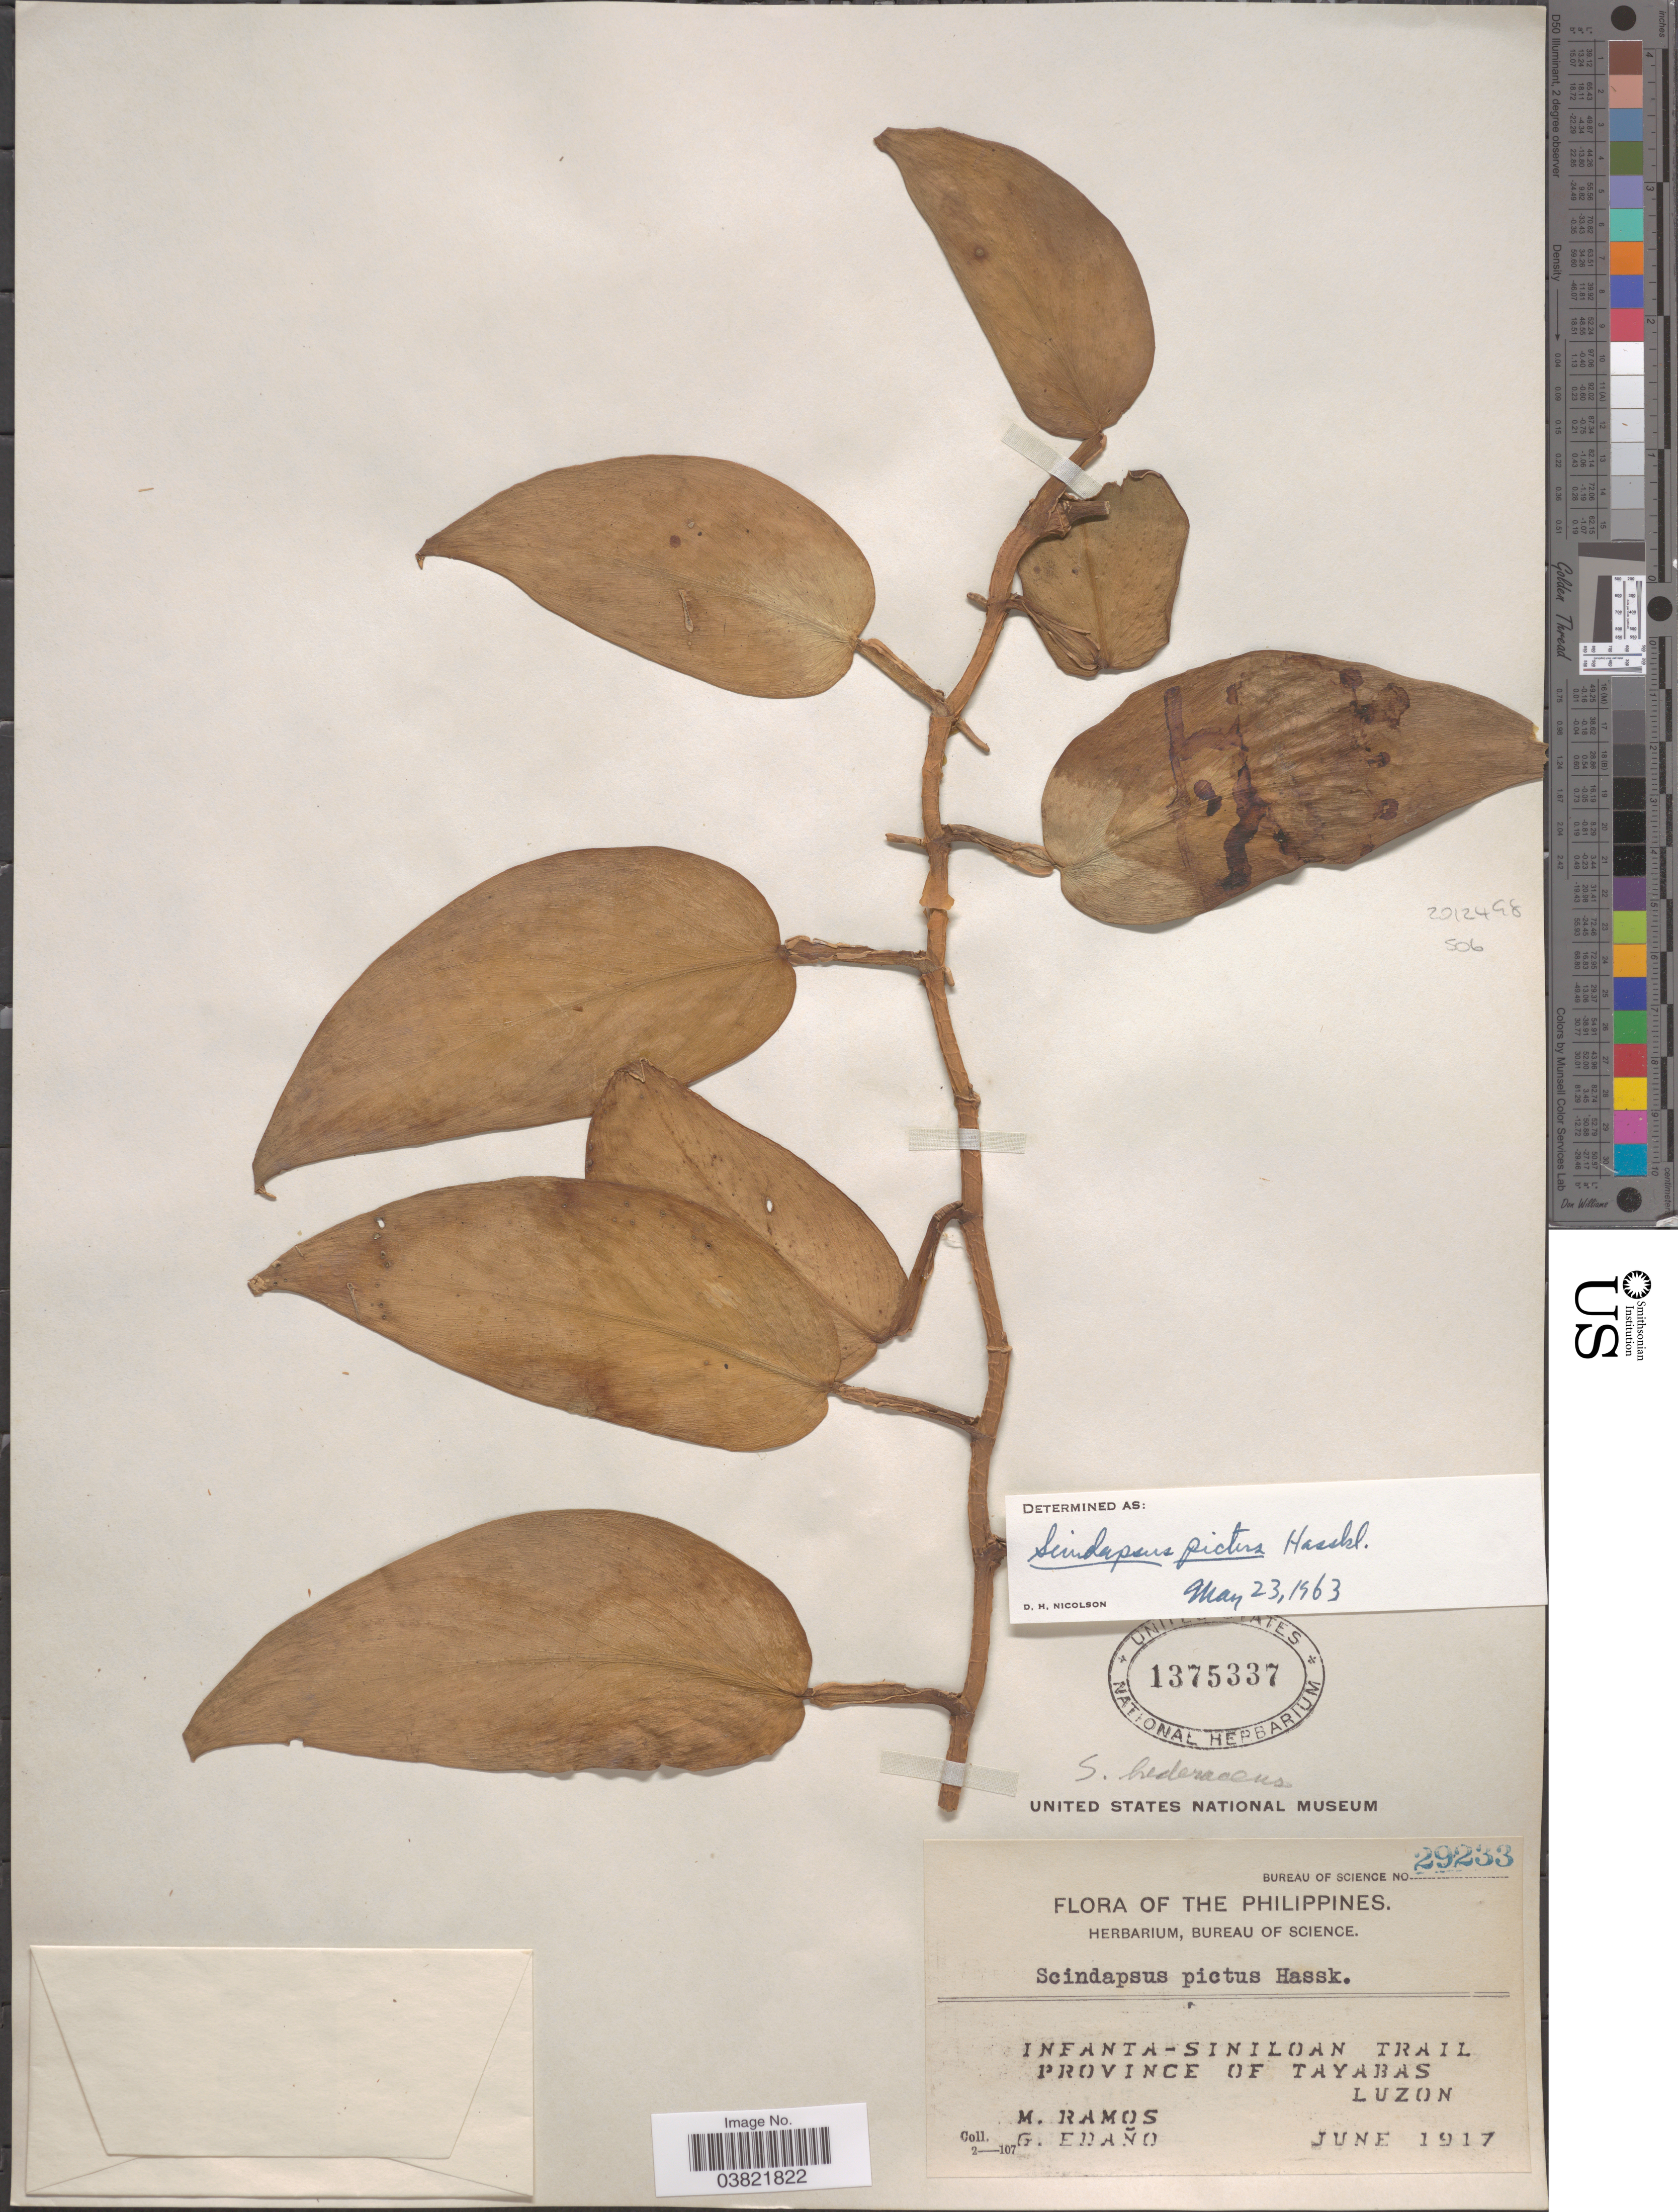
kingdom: Plantae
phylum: Tracheophyta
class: Liliopsida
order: Alismatales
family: Araceae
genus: Scindapsus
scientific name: Scindapsus pictus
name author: Hassk.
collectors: M. Ramos & G. Edaño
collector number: Bureau of Science 29233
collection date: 1917-06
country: Philippines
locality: Infanta-Siniloan Trail, Province of Tayabas, Luzon.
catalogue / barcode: US 1375337